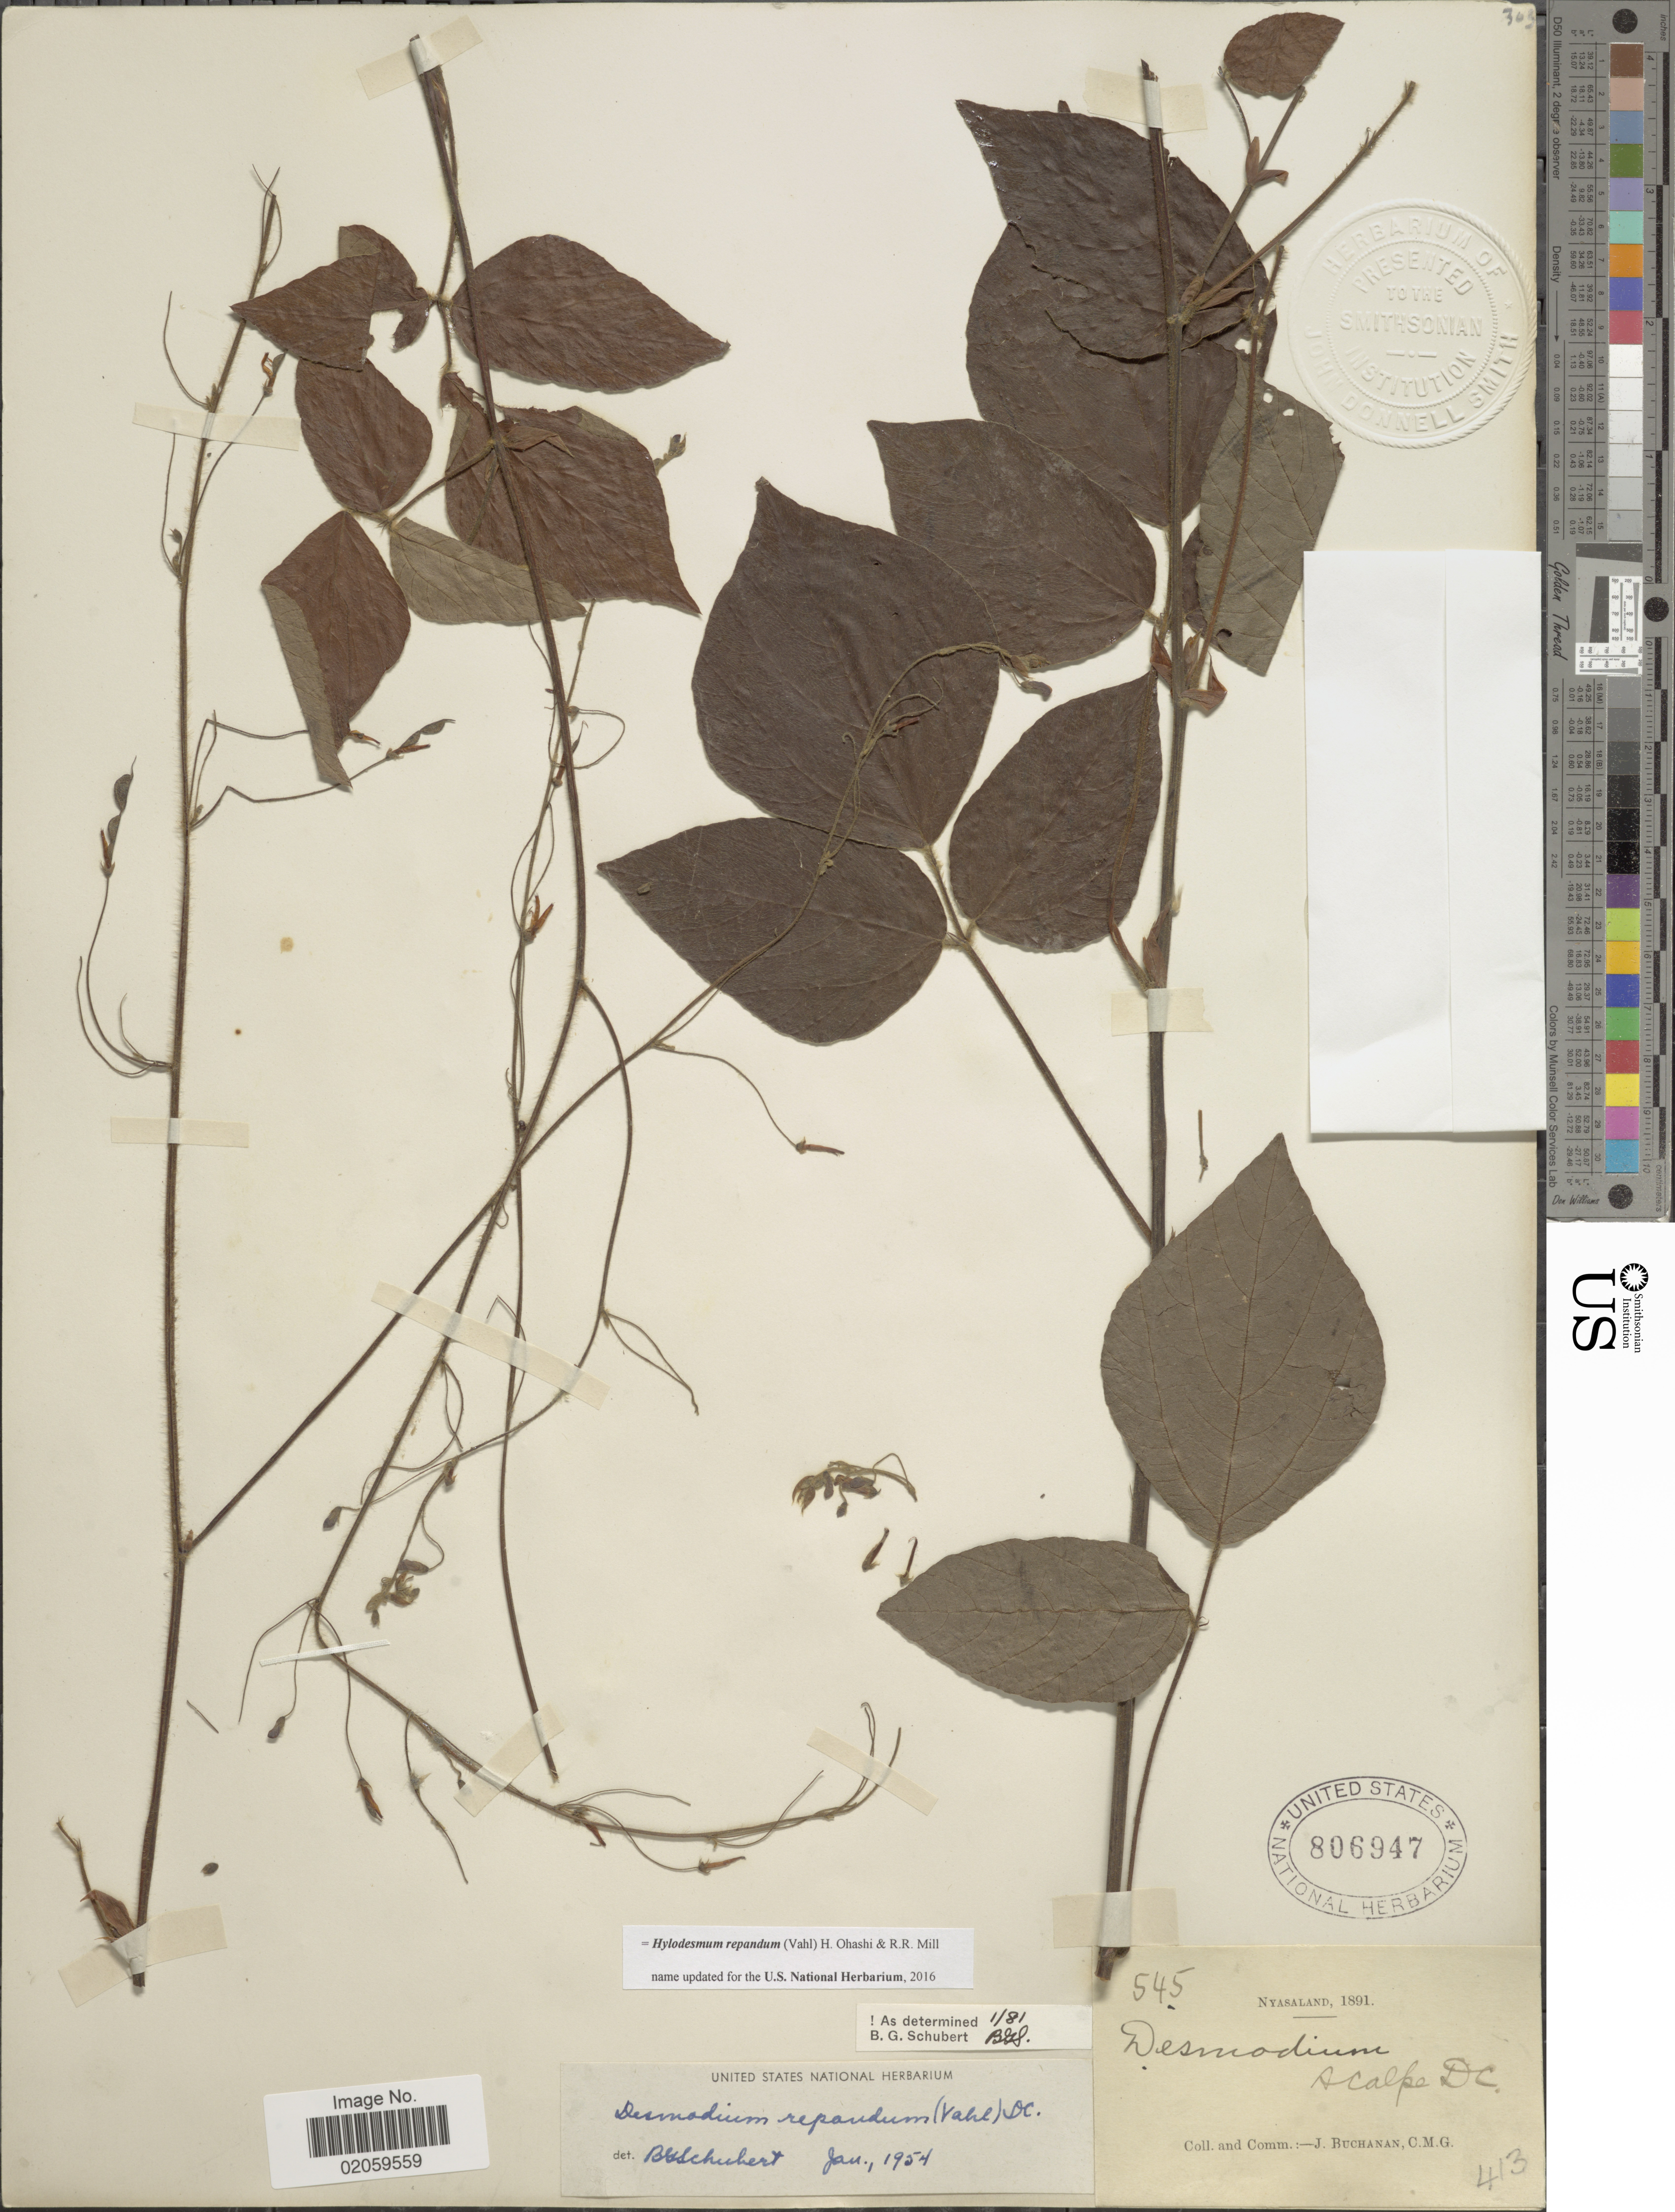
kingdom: Plantae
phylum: Tracheophyta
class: Magnoliopsida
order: Fabales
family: Fabaceae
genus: Hylodesmum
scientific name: Hylodesmum repandum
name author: (Vahl) H. Ohashi & R.R. Mill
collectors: J. Buchanan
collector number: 545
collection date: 1891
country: Malawi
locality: Nyasaland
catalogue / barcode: US 806947